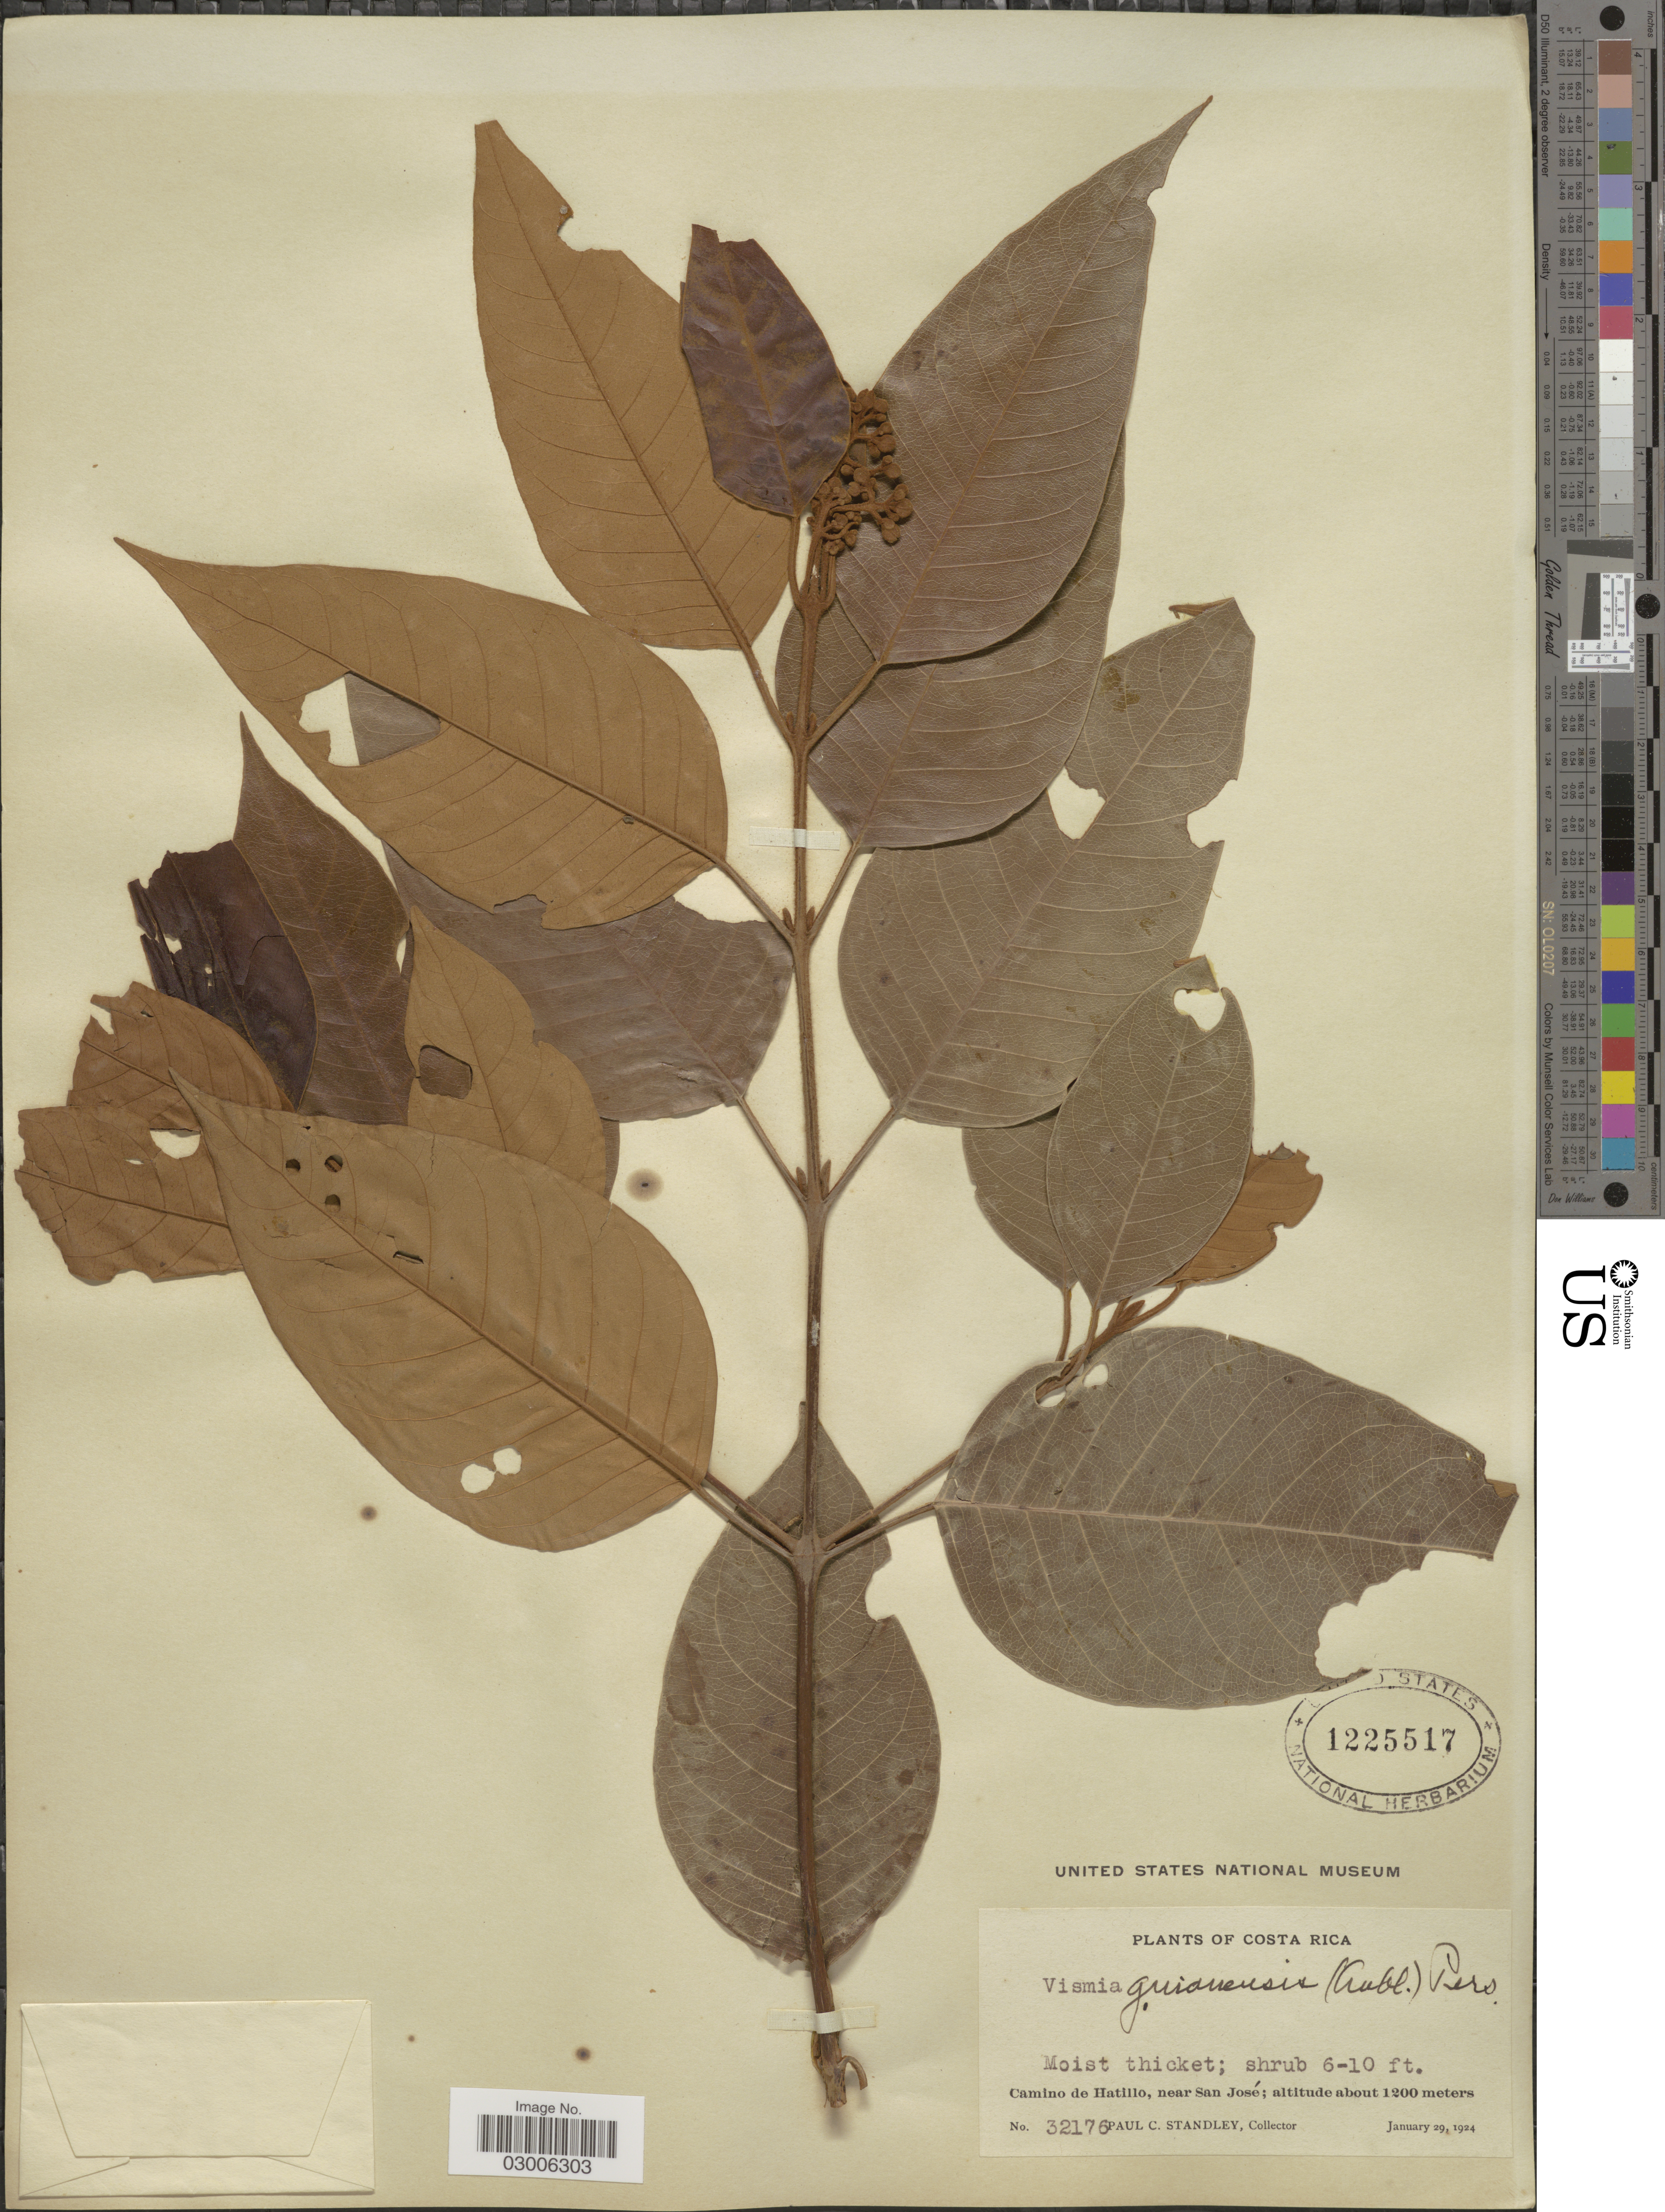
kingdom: Plantae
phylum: Tracheophyta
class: Magnoliopsida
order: Malpighiales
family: Hypericaceae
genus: Vismia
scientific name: Vismia guianensis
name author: (Aubl.) Pers.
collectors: P. C. Standley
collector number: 32176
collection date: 1924-01-29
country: Costa Rica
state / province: San José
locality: Camino de Hatillo, near San José.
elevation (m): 1200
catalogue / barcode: US 1225517